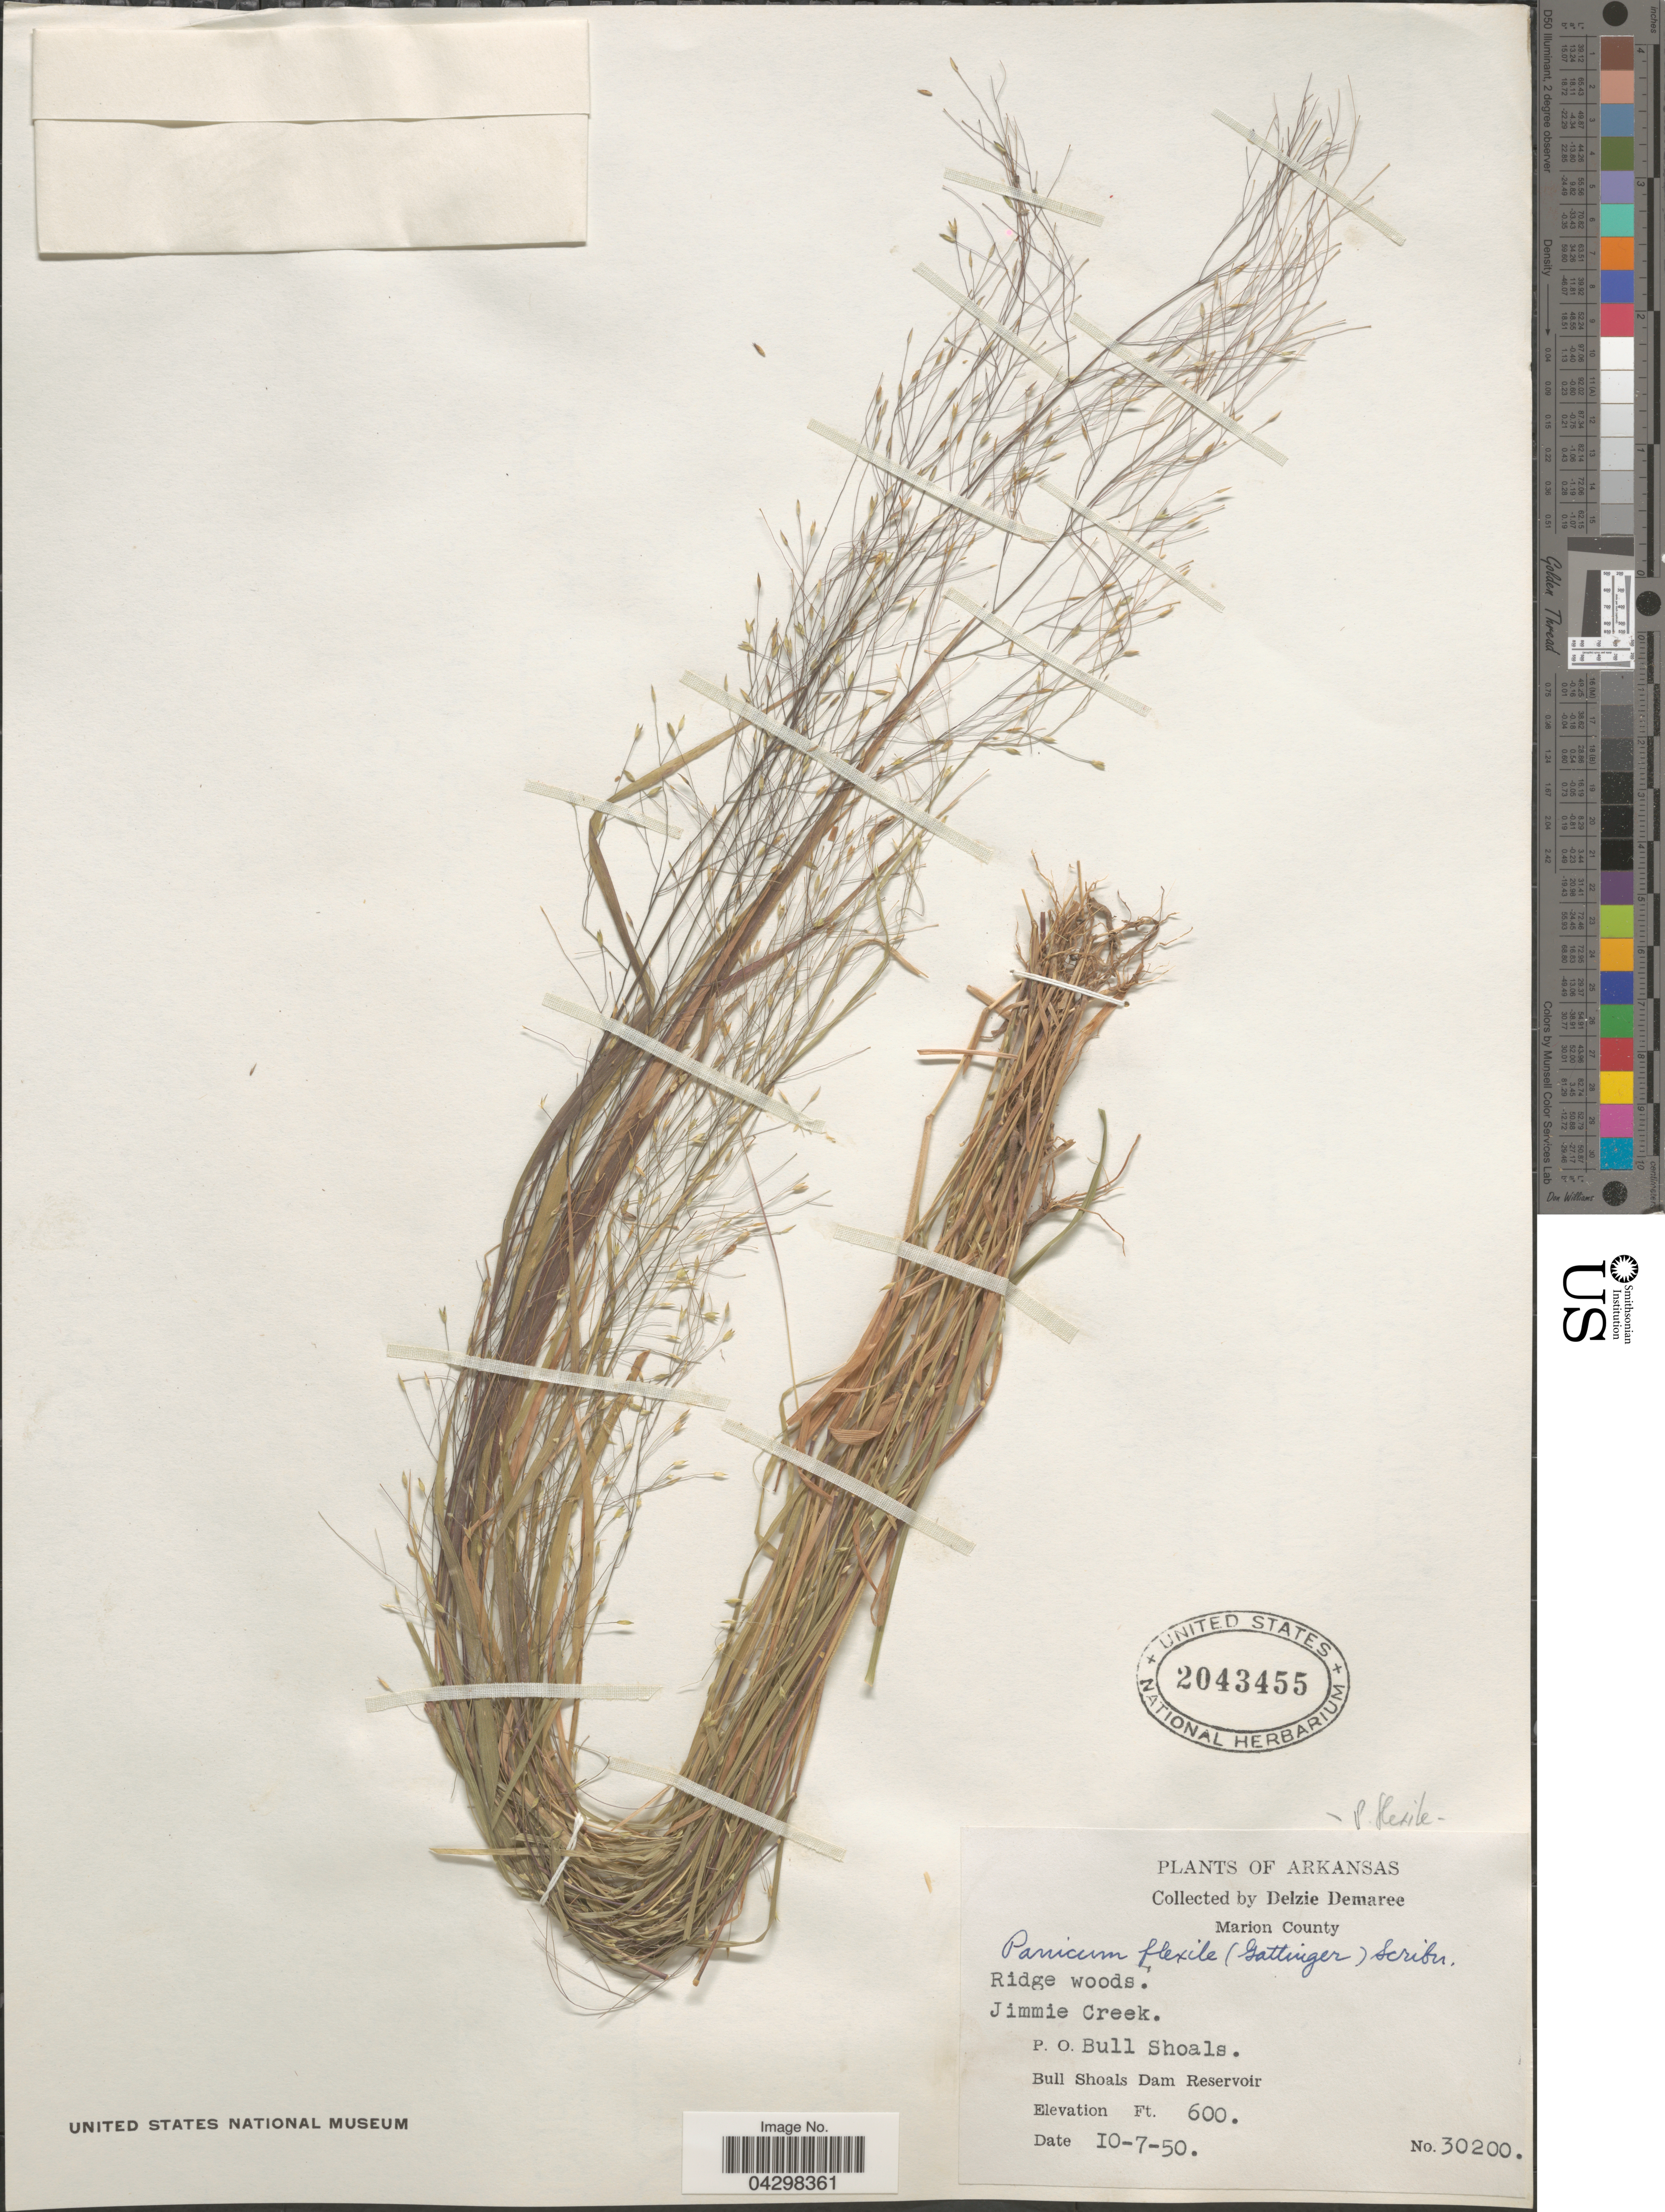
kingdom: Plantae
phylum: Tracheophyta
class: Liliopsida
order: Poales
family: Poaceae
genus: Panicum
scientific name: Panicum flexile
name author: (Gatt.) Scribn.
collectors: D. Demaree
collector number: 30200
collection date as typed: Transcribed d/m/y: 7/10/50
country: United States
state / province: Arkansas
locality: Marion County. Ridge woods. Jimmie Creek. P. O. Bull Shoals. Bull Shoals Dam Reservoir.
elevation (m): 183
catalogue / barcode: US 2043455